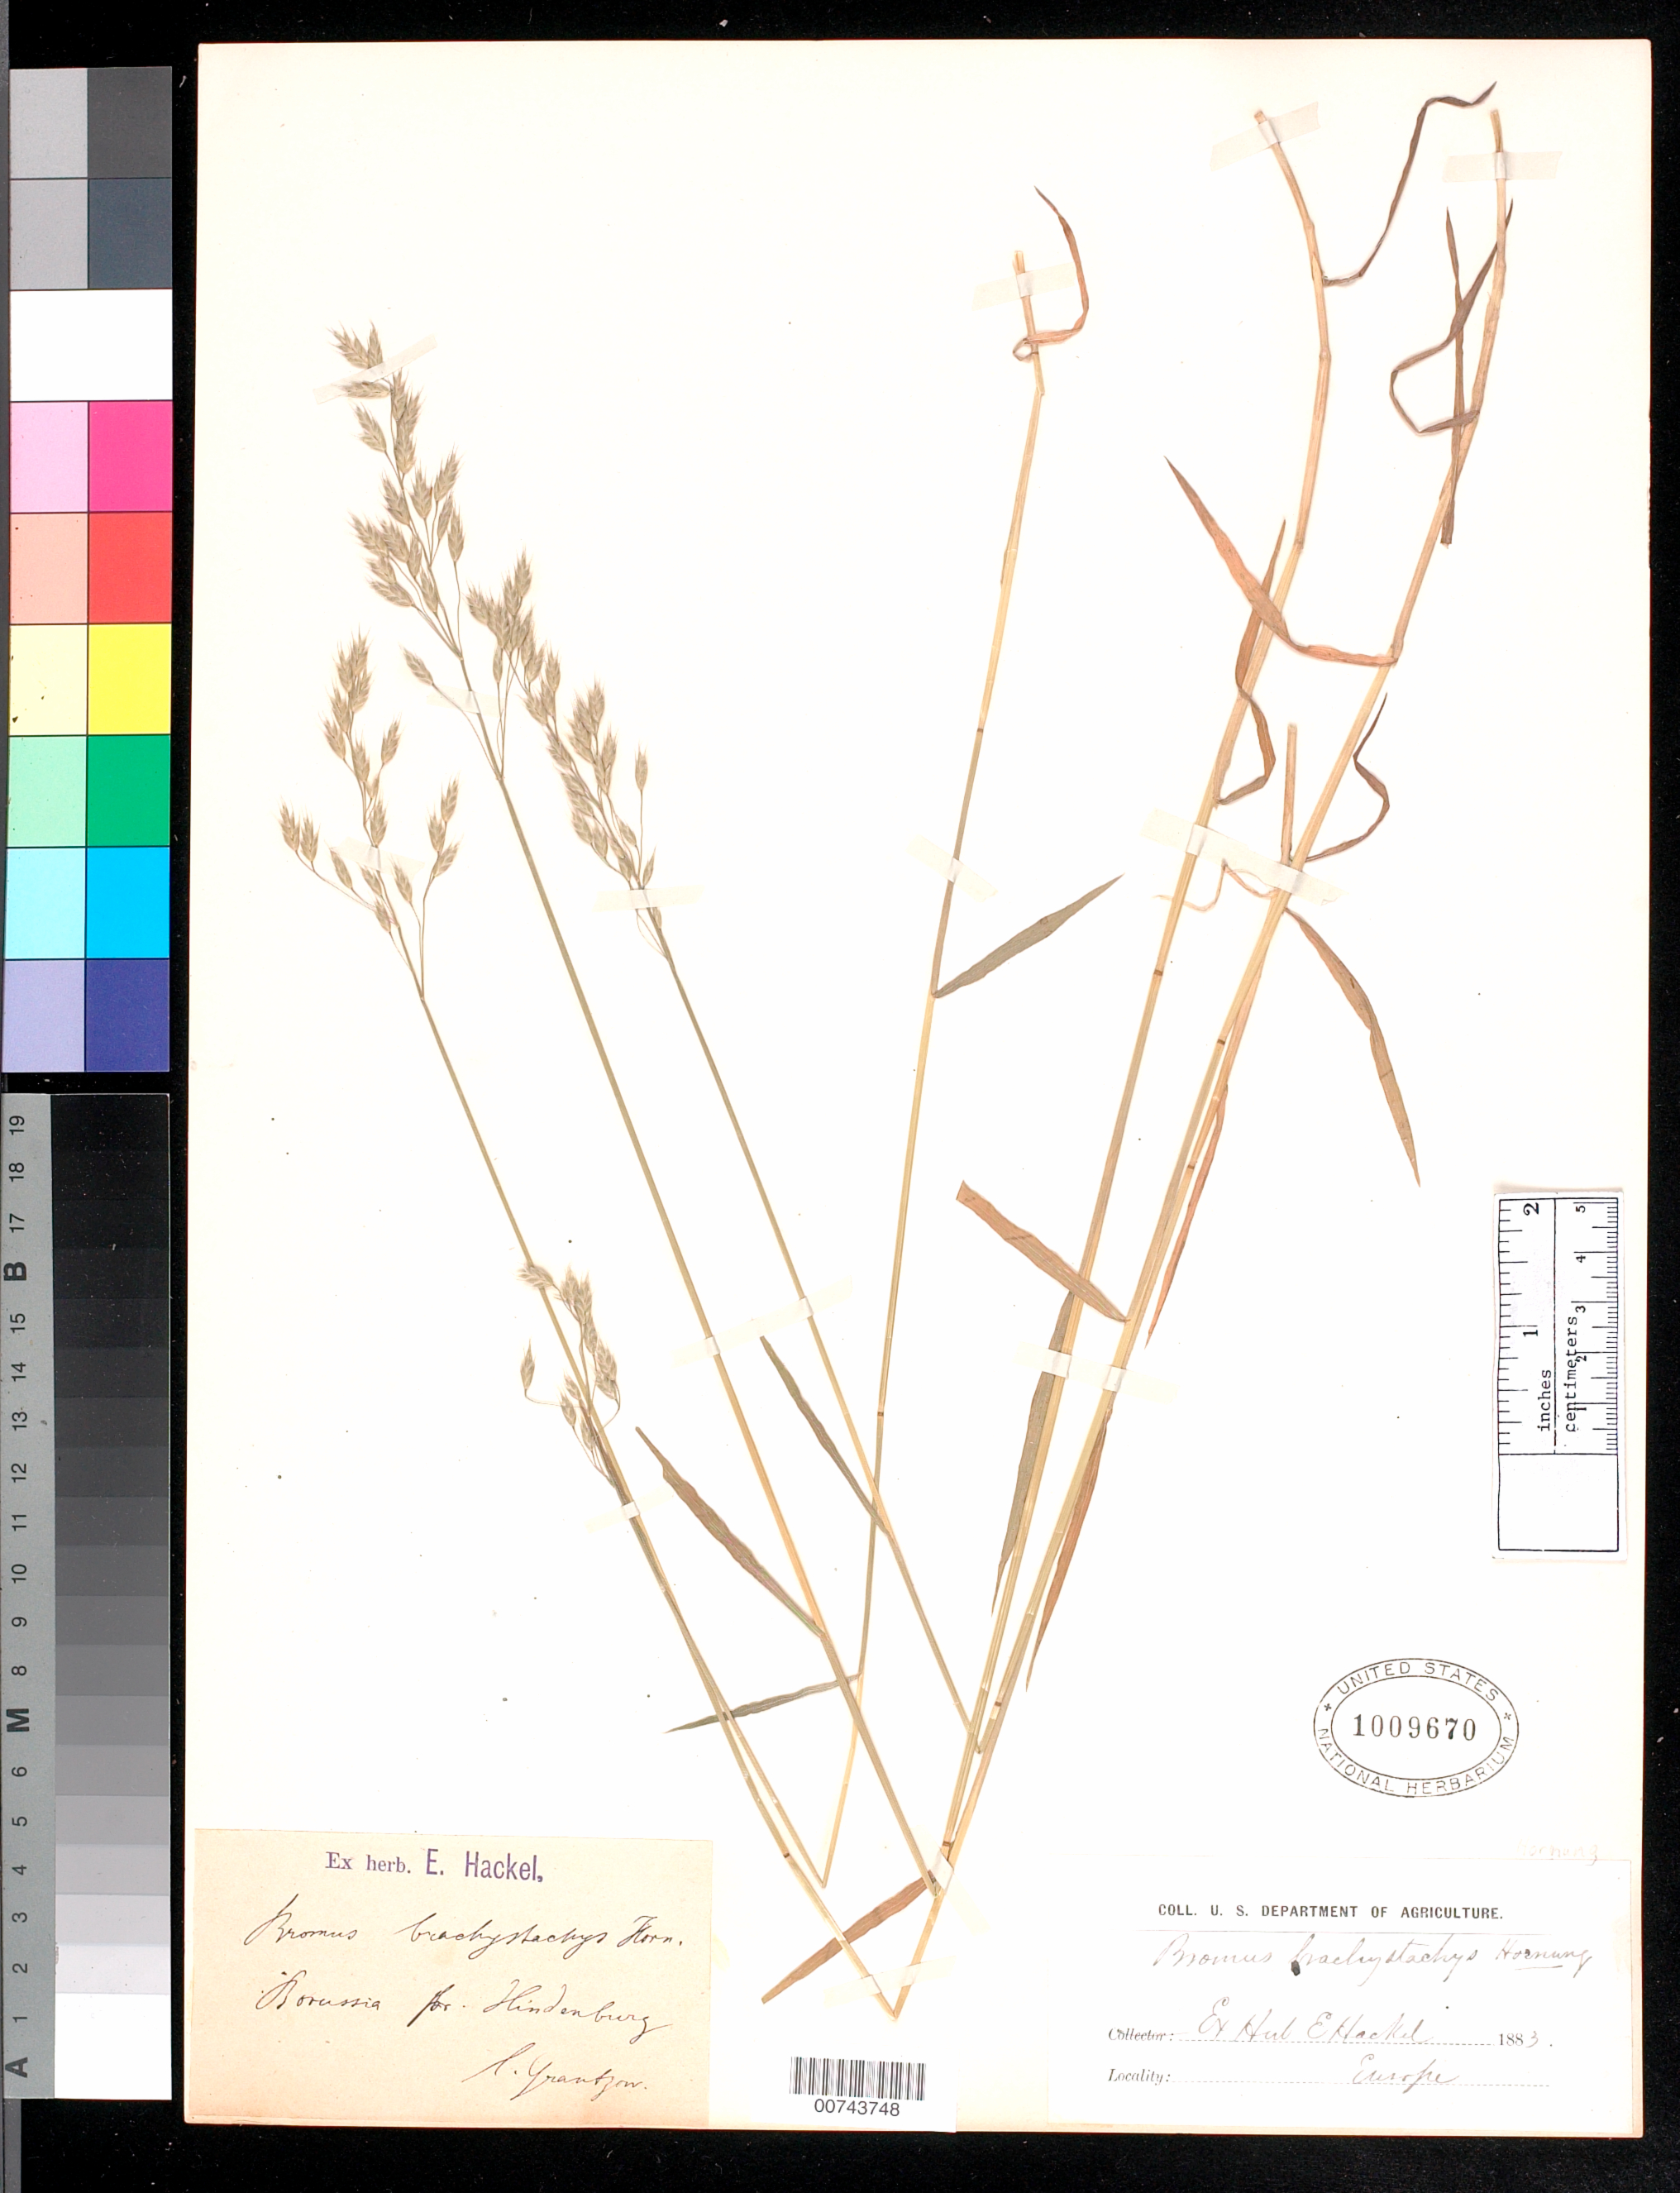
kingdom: Plantae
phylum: Tracheophyta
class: Liliopsida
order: Poales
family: Poaceae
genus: Bromus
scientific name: Bromus brachystachys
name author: Hornung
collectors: C. Grantzow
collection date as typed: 1883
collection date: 1883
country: Germany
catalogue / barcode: US 1009670